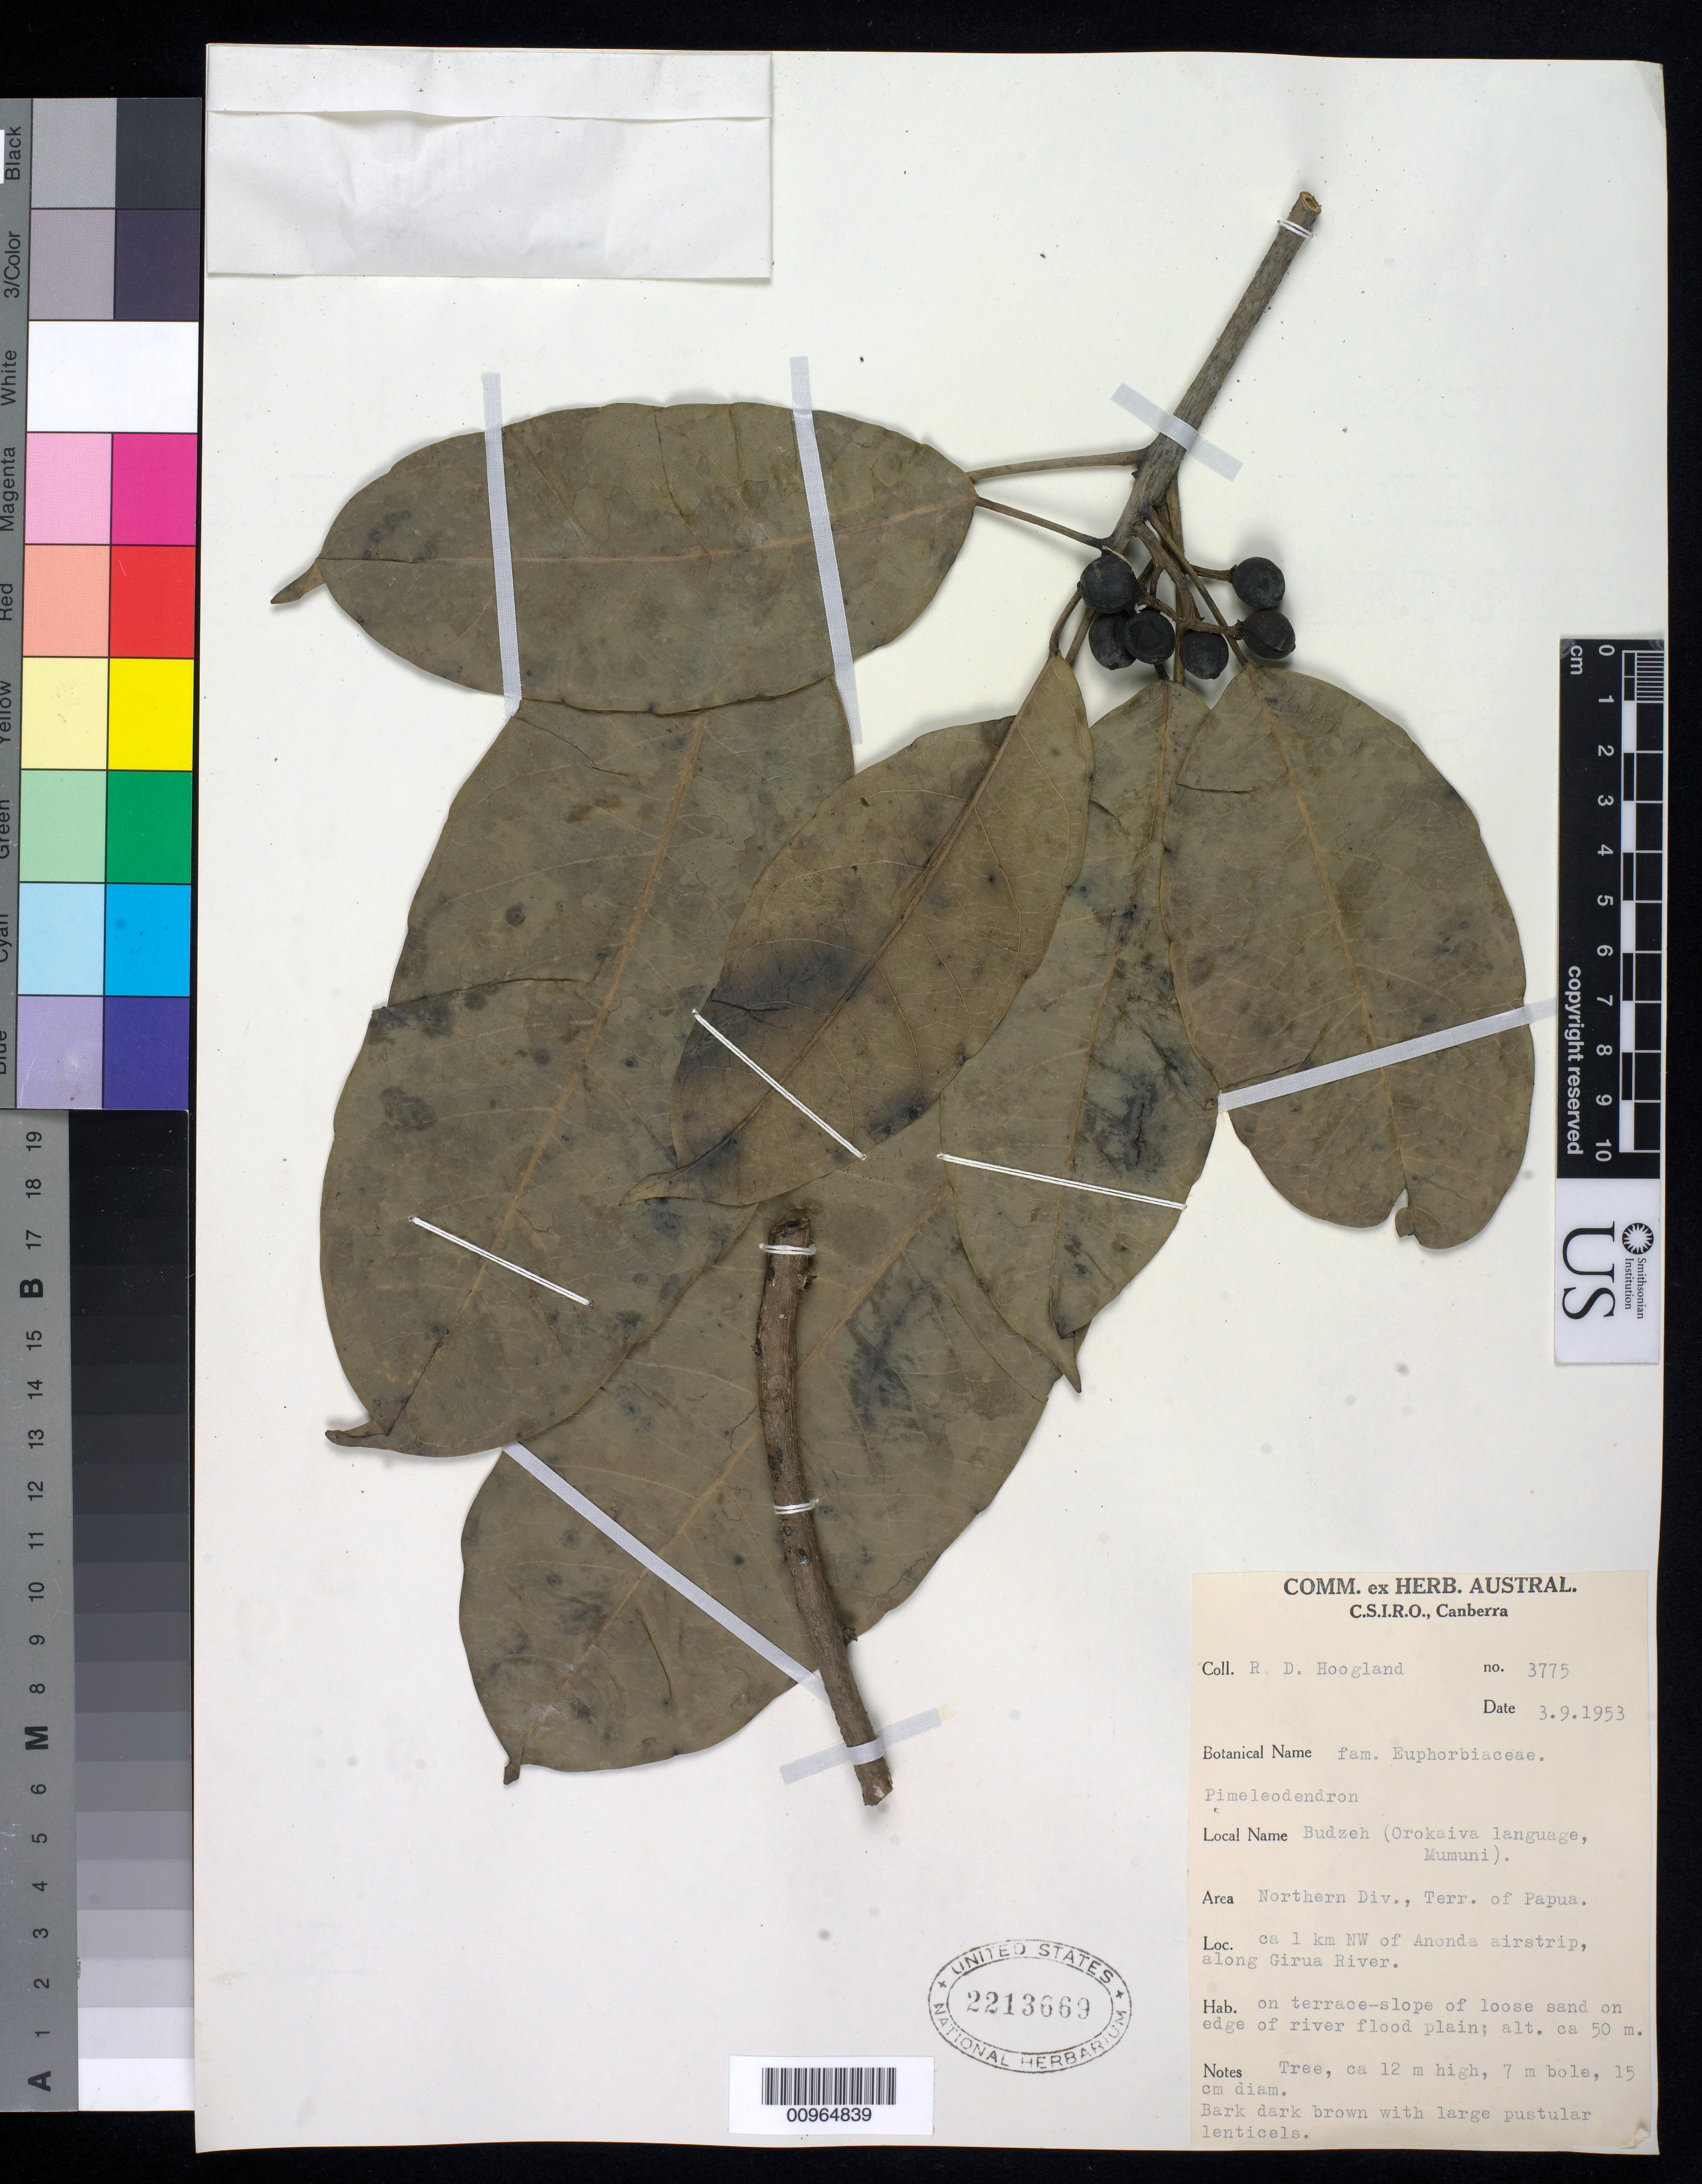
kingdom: Plantae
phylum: Tracheophyta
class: Magnoliopsida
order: Malpighiales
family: Euphorbiaceae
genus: Pimelodendron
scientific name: Pimelodendron sp.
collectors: R. D. Hoogland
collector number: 3775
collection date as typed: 03 Sep 1953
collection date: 1953-09-03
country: Papua New Guinea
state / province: Northern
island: New Guinea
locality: Northern Div., Terr. of Papua. ca 1 km NW of Anonda airstrip, along Girua River. On terrace-slope of loose sand on edge of river flood plain.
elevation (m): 50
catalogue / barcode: US 2213669